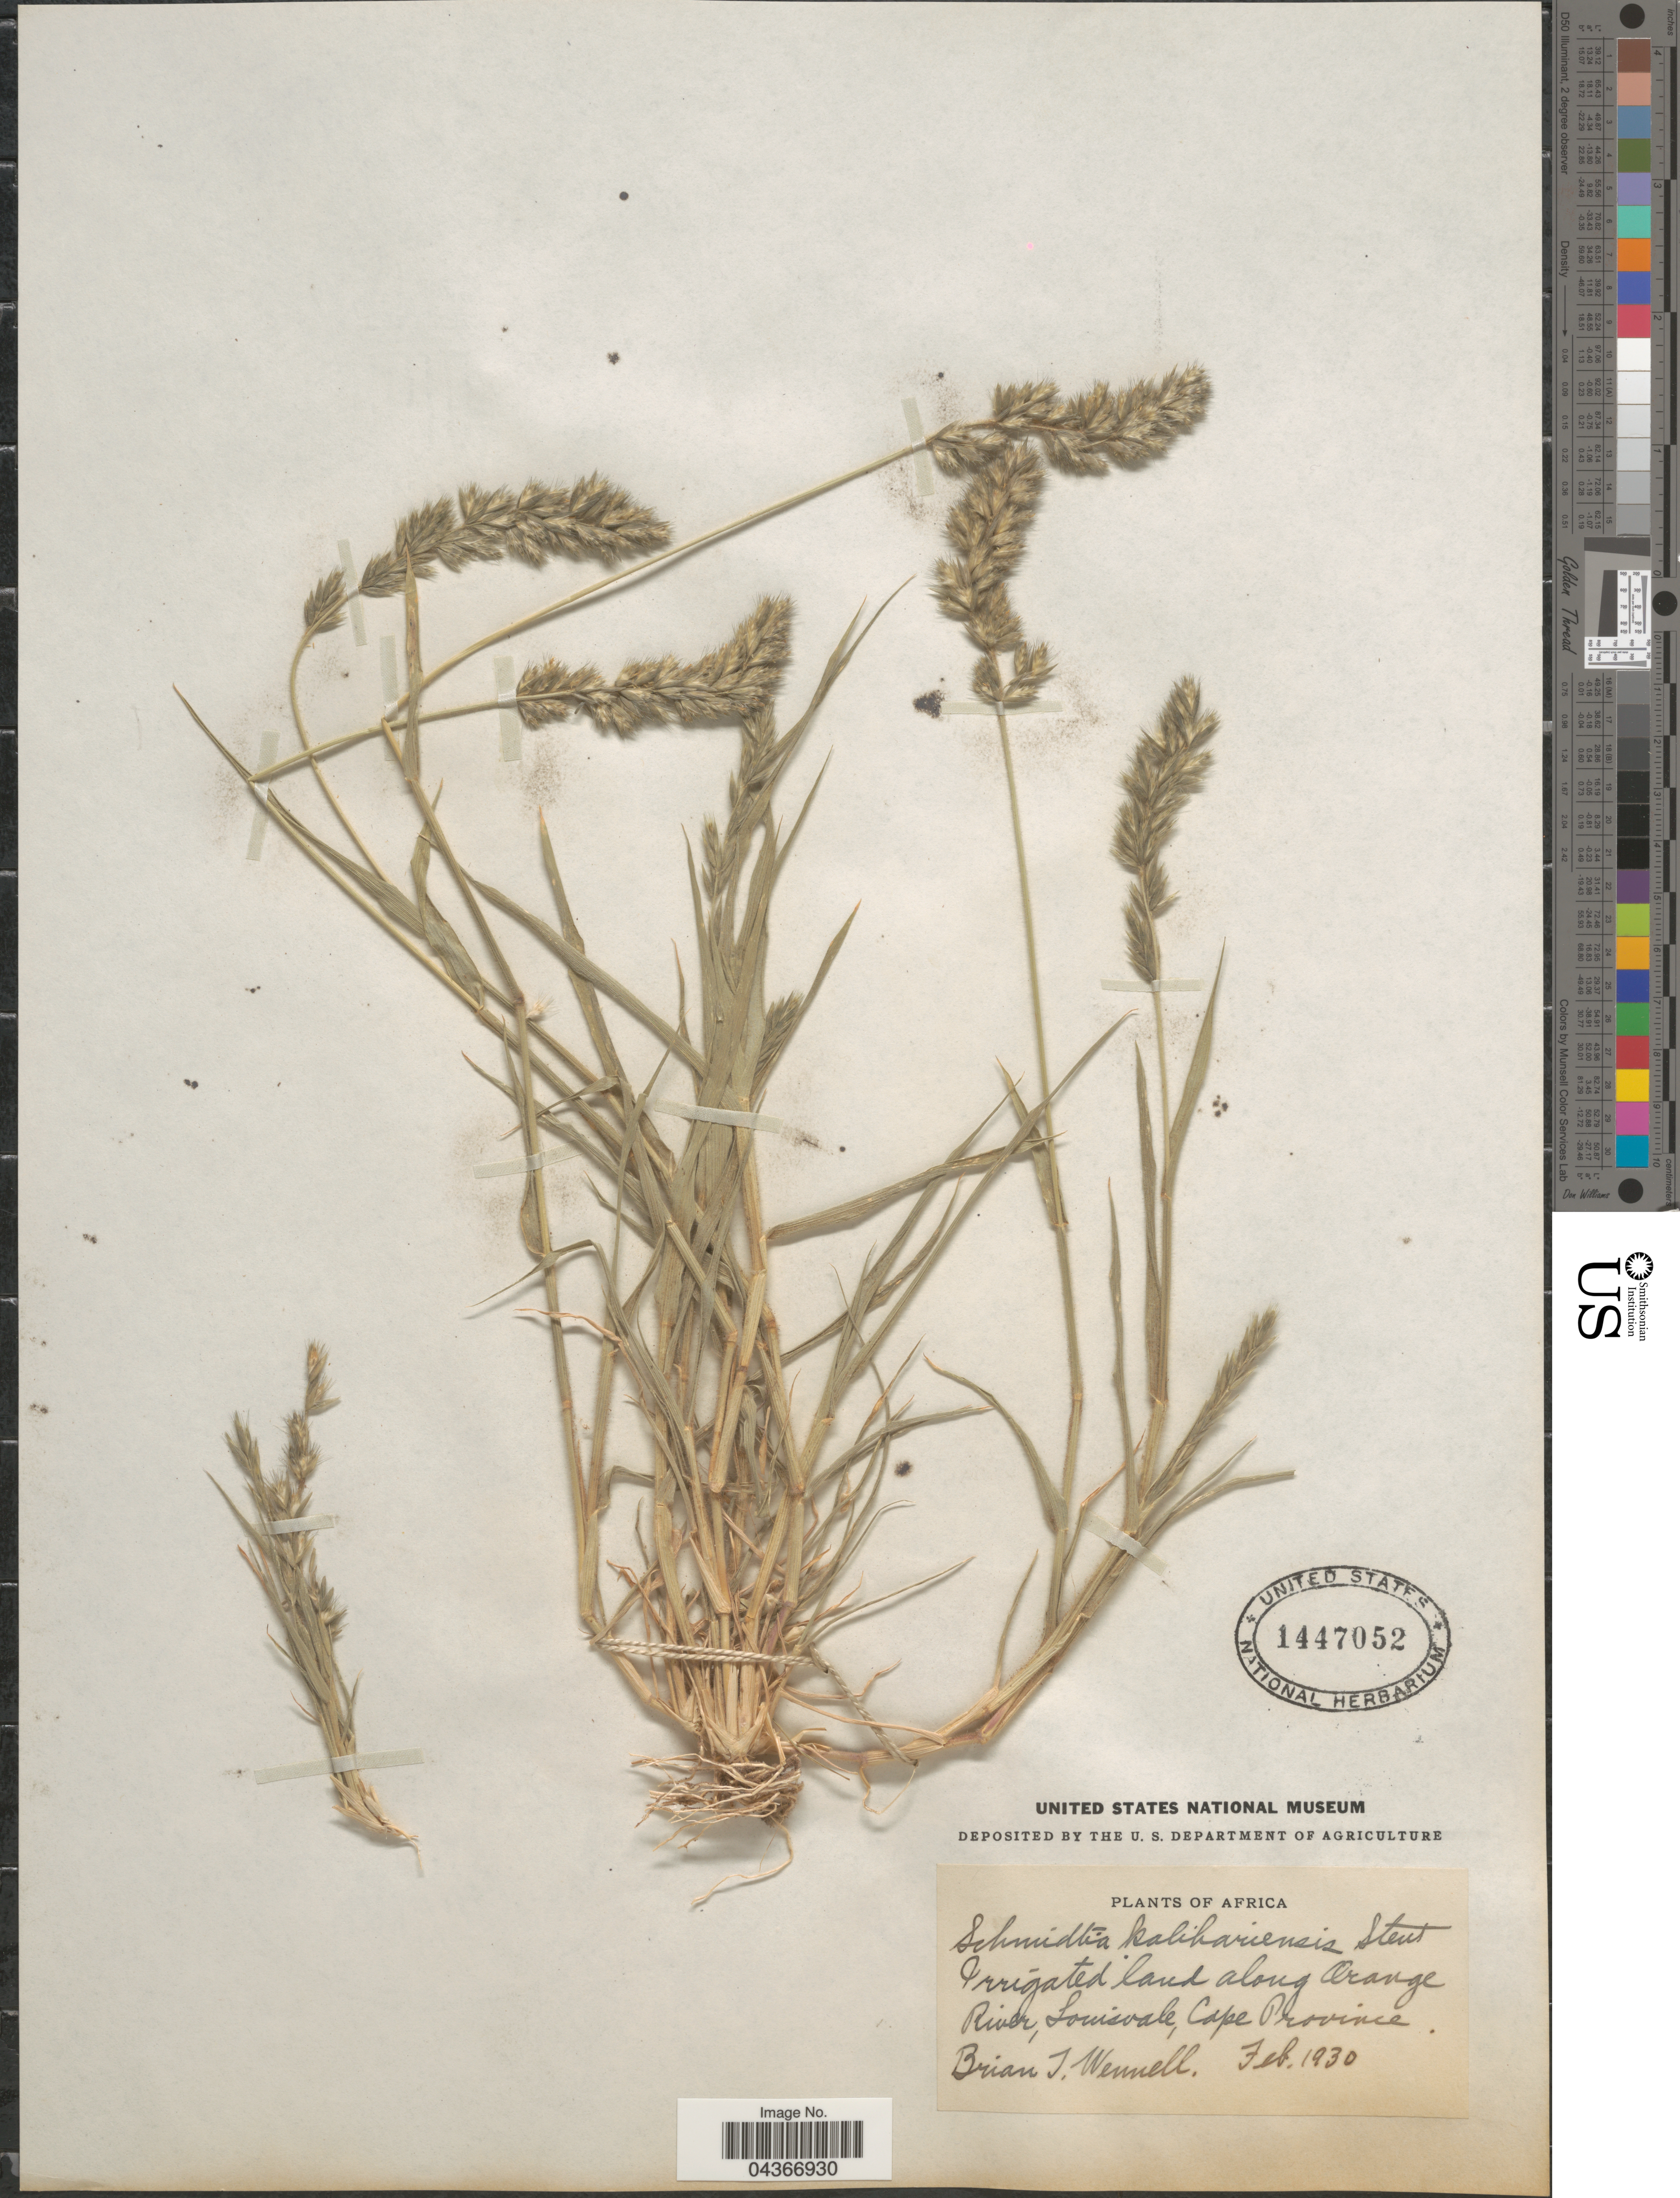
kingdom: Plantae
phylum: Tracheophyta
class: Liliopsida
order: Poales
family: Poaceae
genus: Schmidtia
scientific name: Schmidtia kalahariensis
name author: Stent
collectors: B. Wennell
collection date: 1930-02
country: South Africa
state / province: Northern Cape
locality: Irrigated land along Orange River, Louisvale.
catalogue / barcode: US 1447052